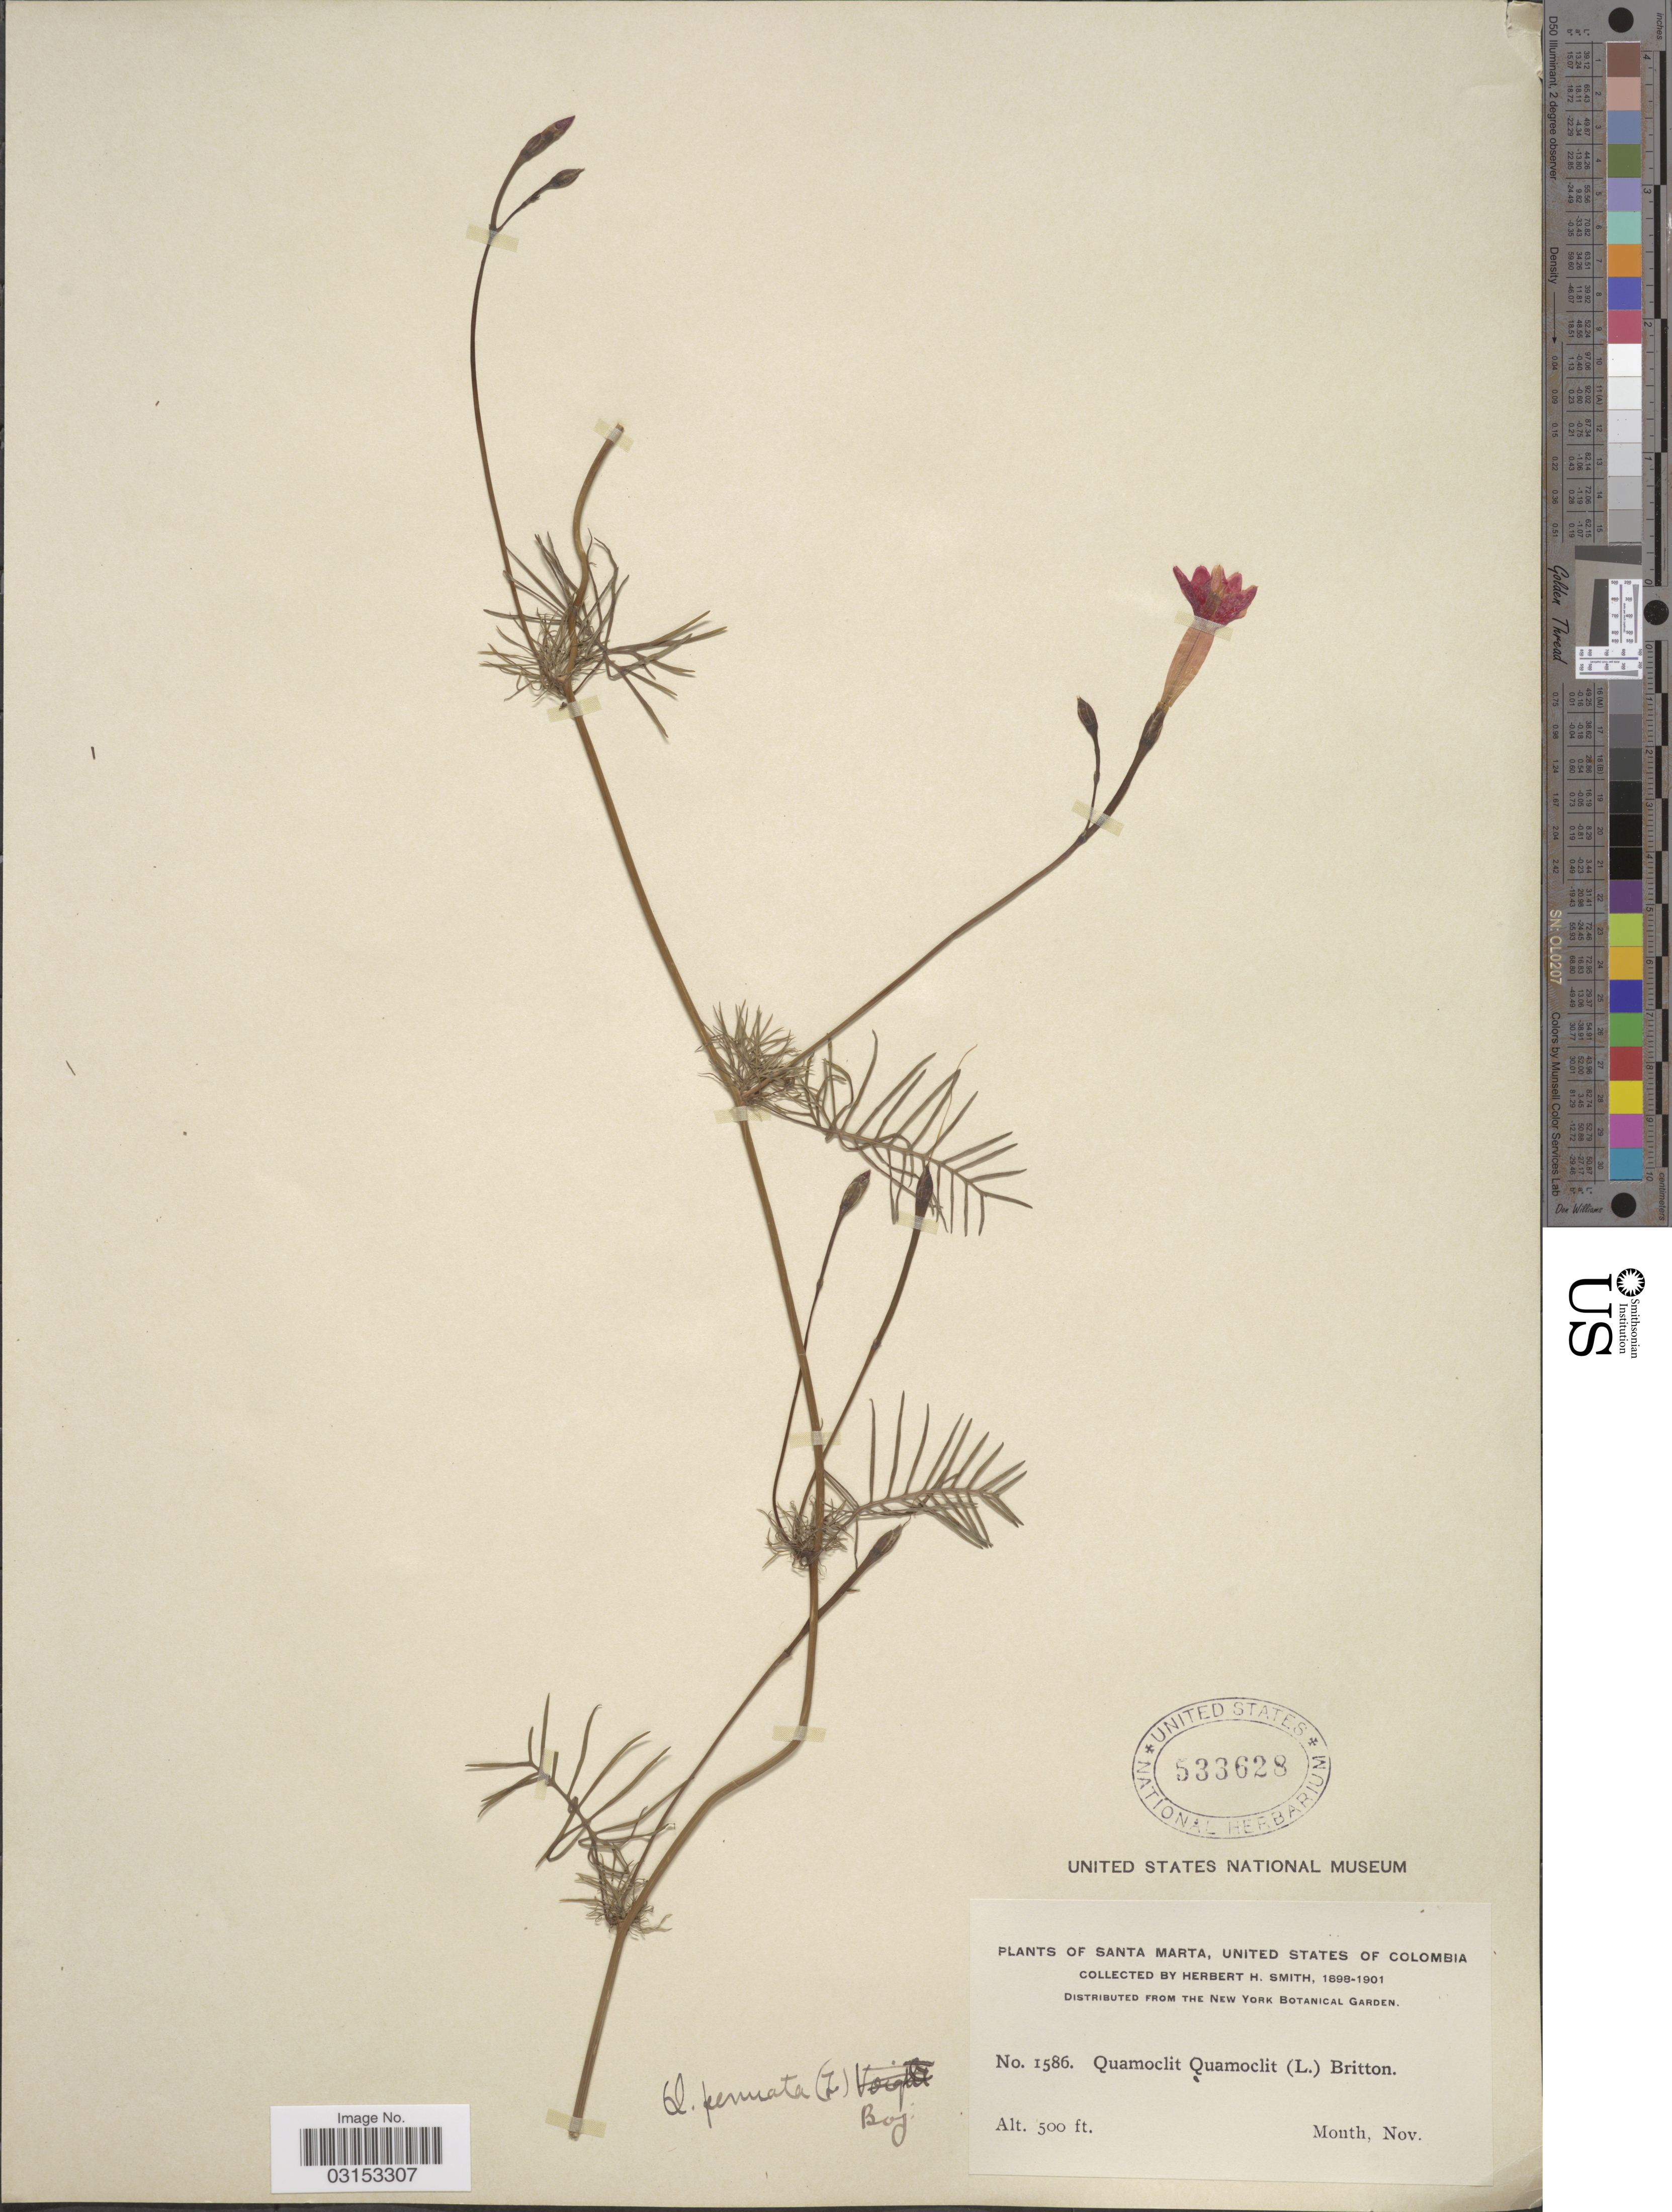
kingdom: Plantae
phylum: Tracheophyta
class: Magnoliopsida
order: Solanales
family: Convolvulaceae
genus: Ipomoea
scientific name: Ipomoea quamoclit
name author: L.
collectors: Herbert H. Smith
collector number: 1586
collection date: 1898-11/1901-11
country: Colombia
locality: Santa Marta, United States of Colombia.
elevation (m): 152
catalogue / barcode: US 533628